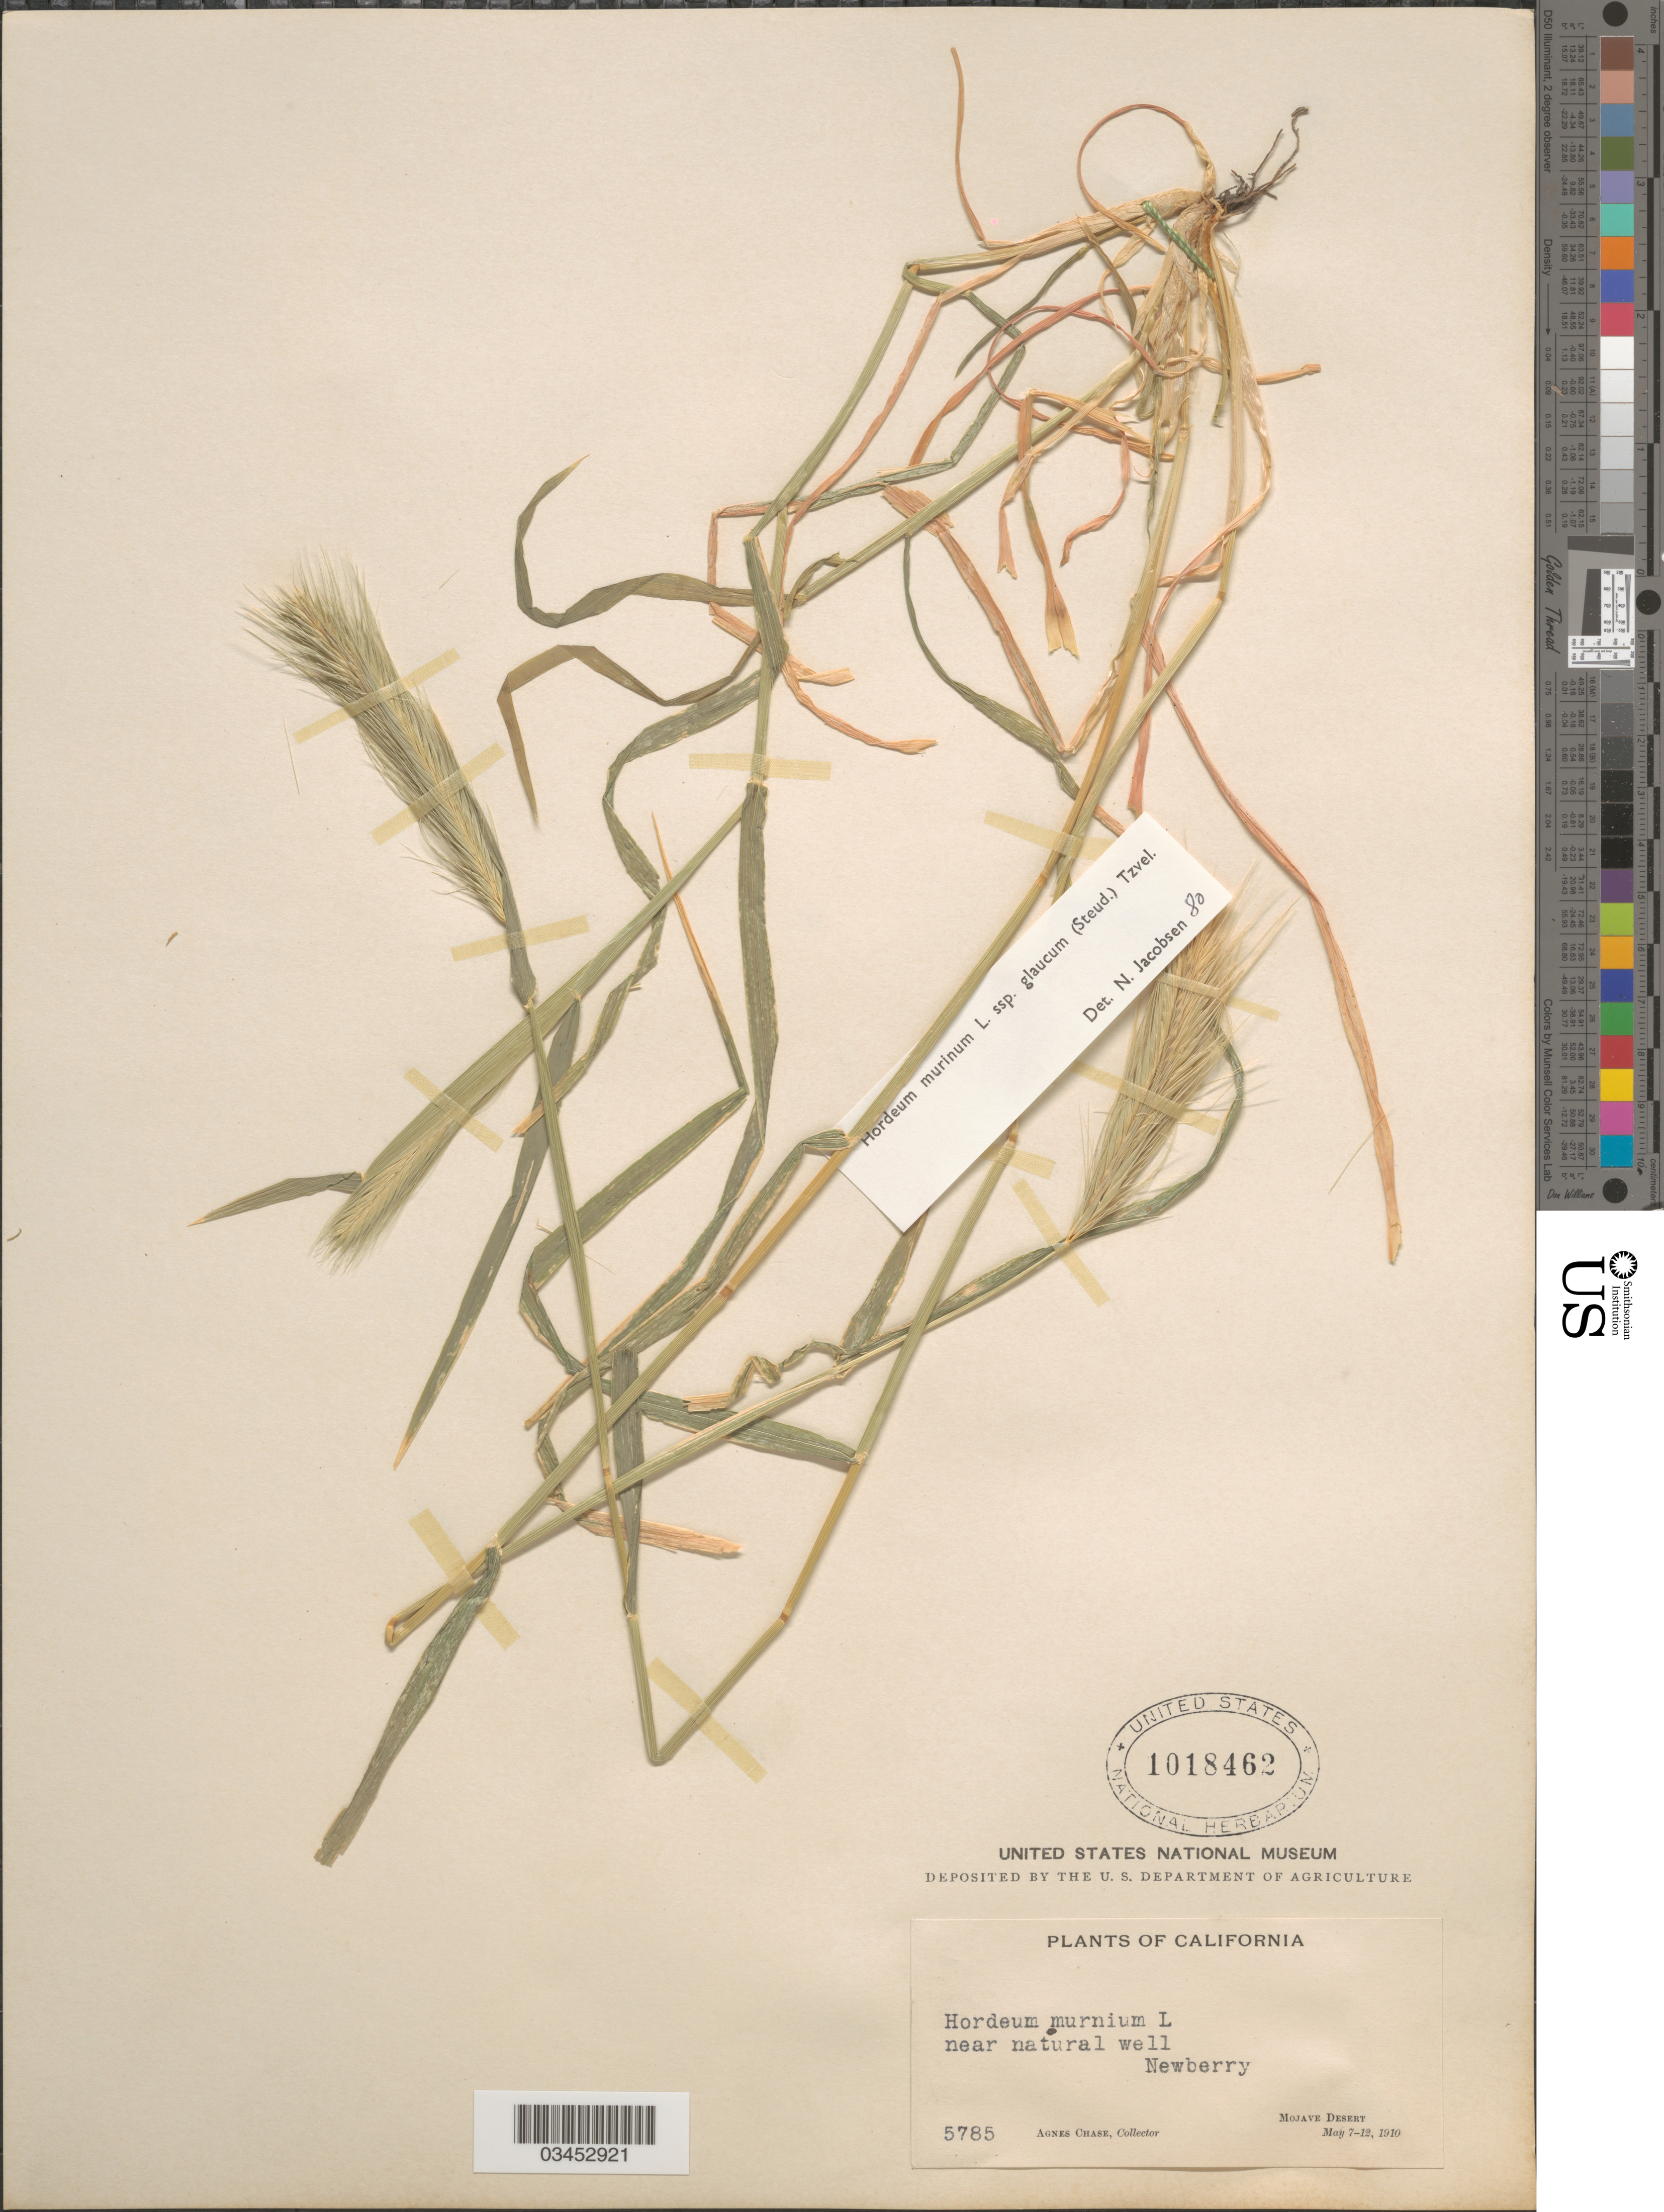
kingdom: Plantae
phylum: Tracheophyta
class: Liliopsida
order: Poales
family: Poaceae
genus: Hordeum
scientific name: Hordeum murinum subsp. glaucum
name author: (Steud.) Tzvelev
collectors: A. Chase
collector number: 5785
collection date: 1910-05-07/1910-05-12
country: United States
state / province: California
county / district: San Bernardino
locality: Near natural well Newberry. Mojave Desert.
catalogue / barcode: US 1018462